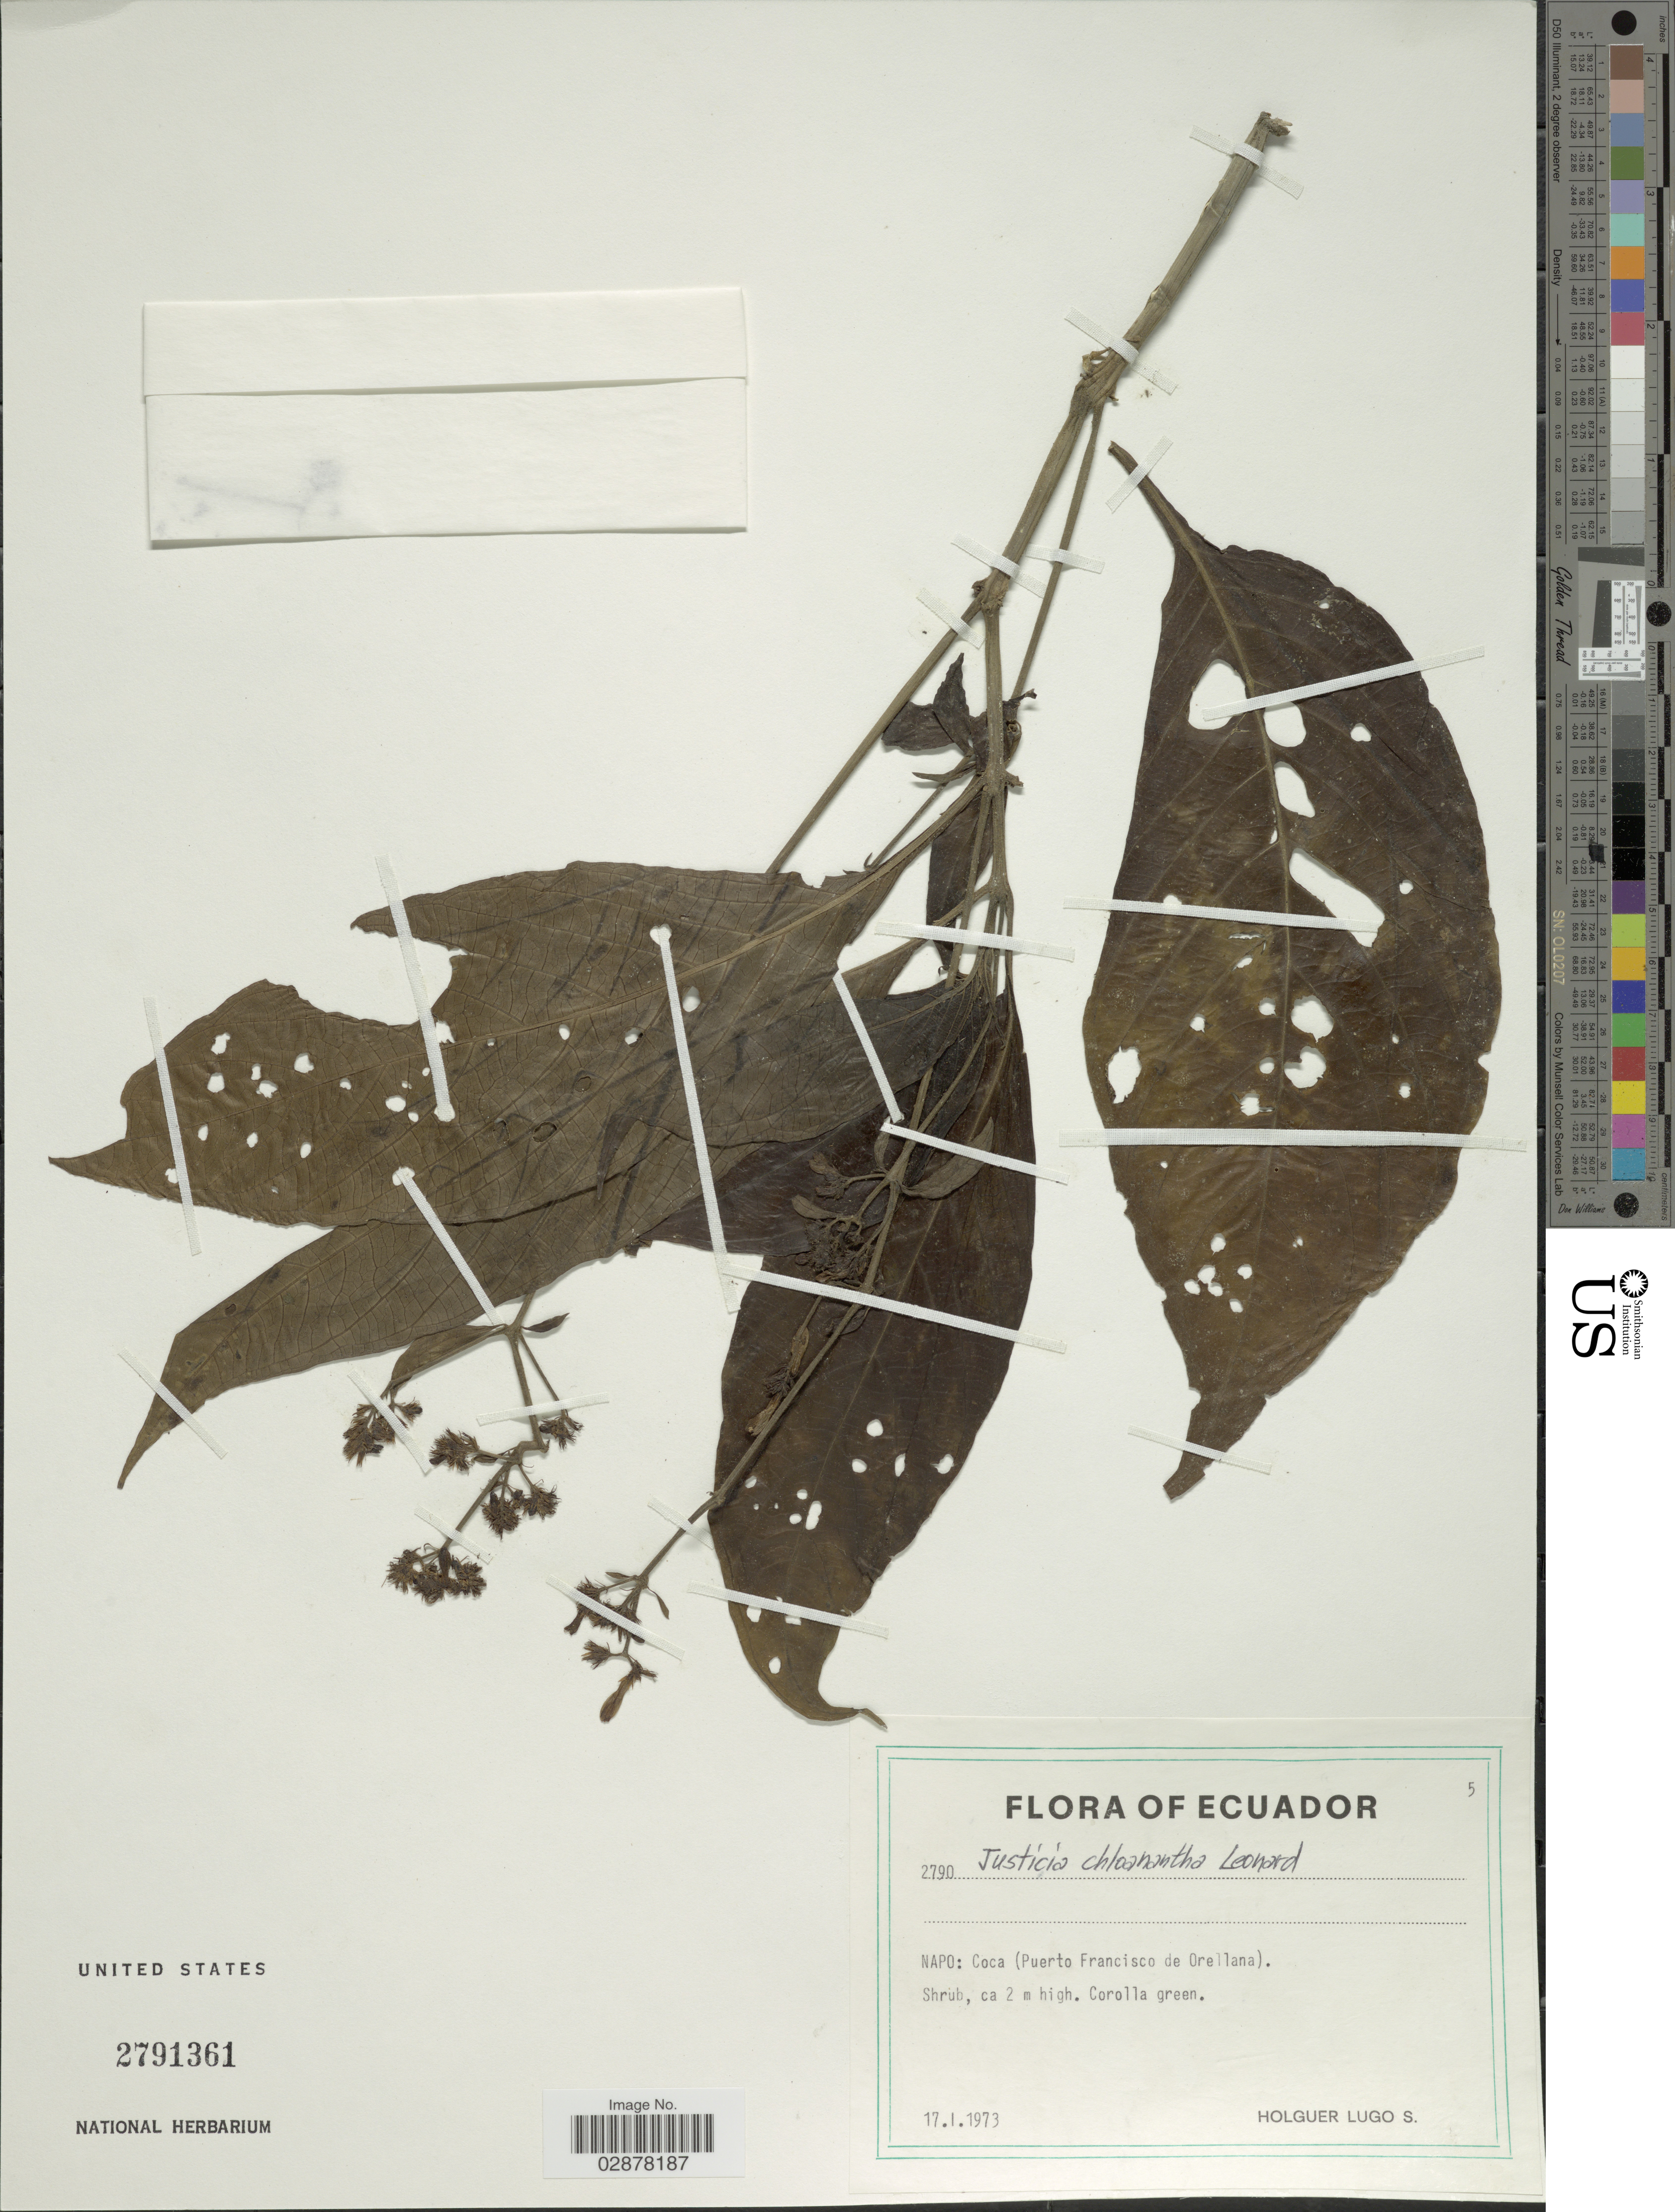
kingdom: Plantae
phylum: Tracheophyta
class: Magnoliopsida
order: Lamiales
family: Acanthaceae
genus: Justicia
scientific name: Justicia chloanantha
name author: Leonard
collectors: H. Lugo S.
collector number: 2790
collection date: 1973-01-17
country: Ecuador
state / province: Napo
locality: Coca (Puerto Francisco de Orellana).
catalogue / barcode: US 2791361